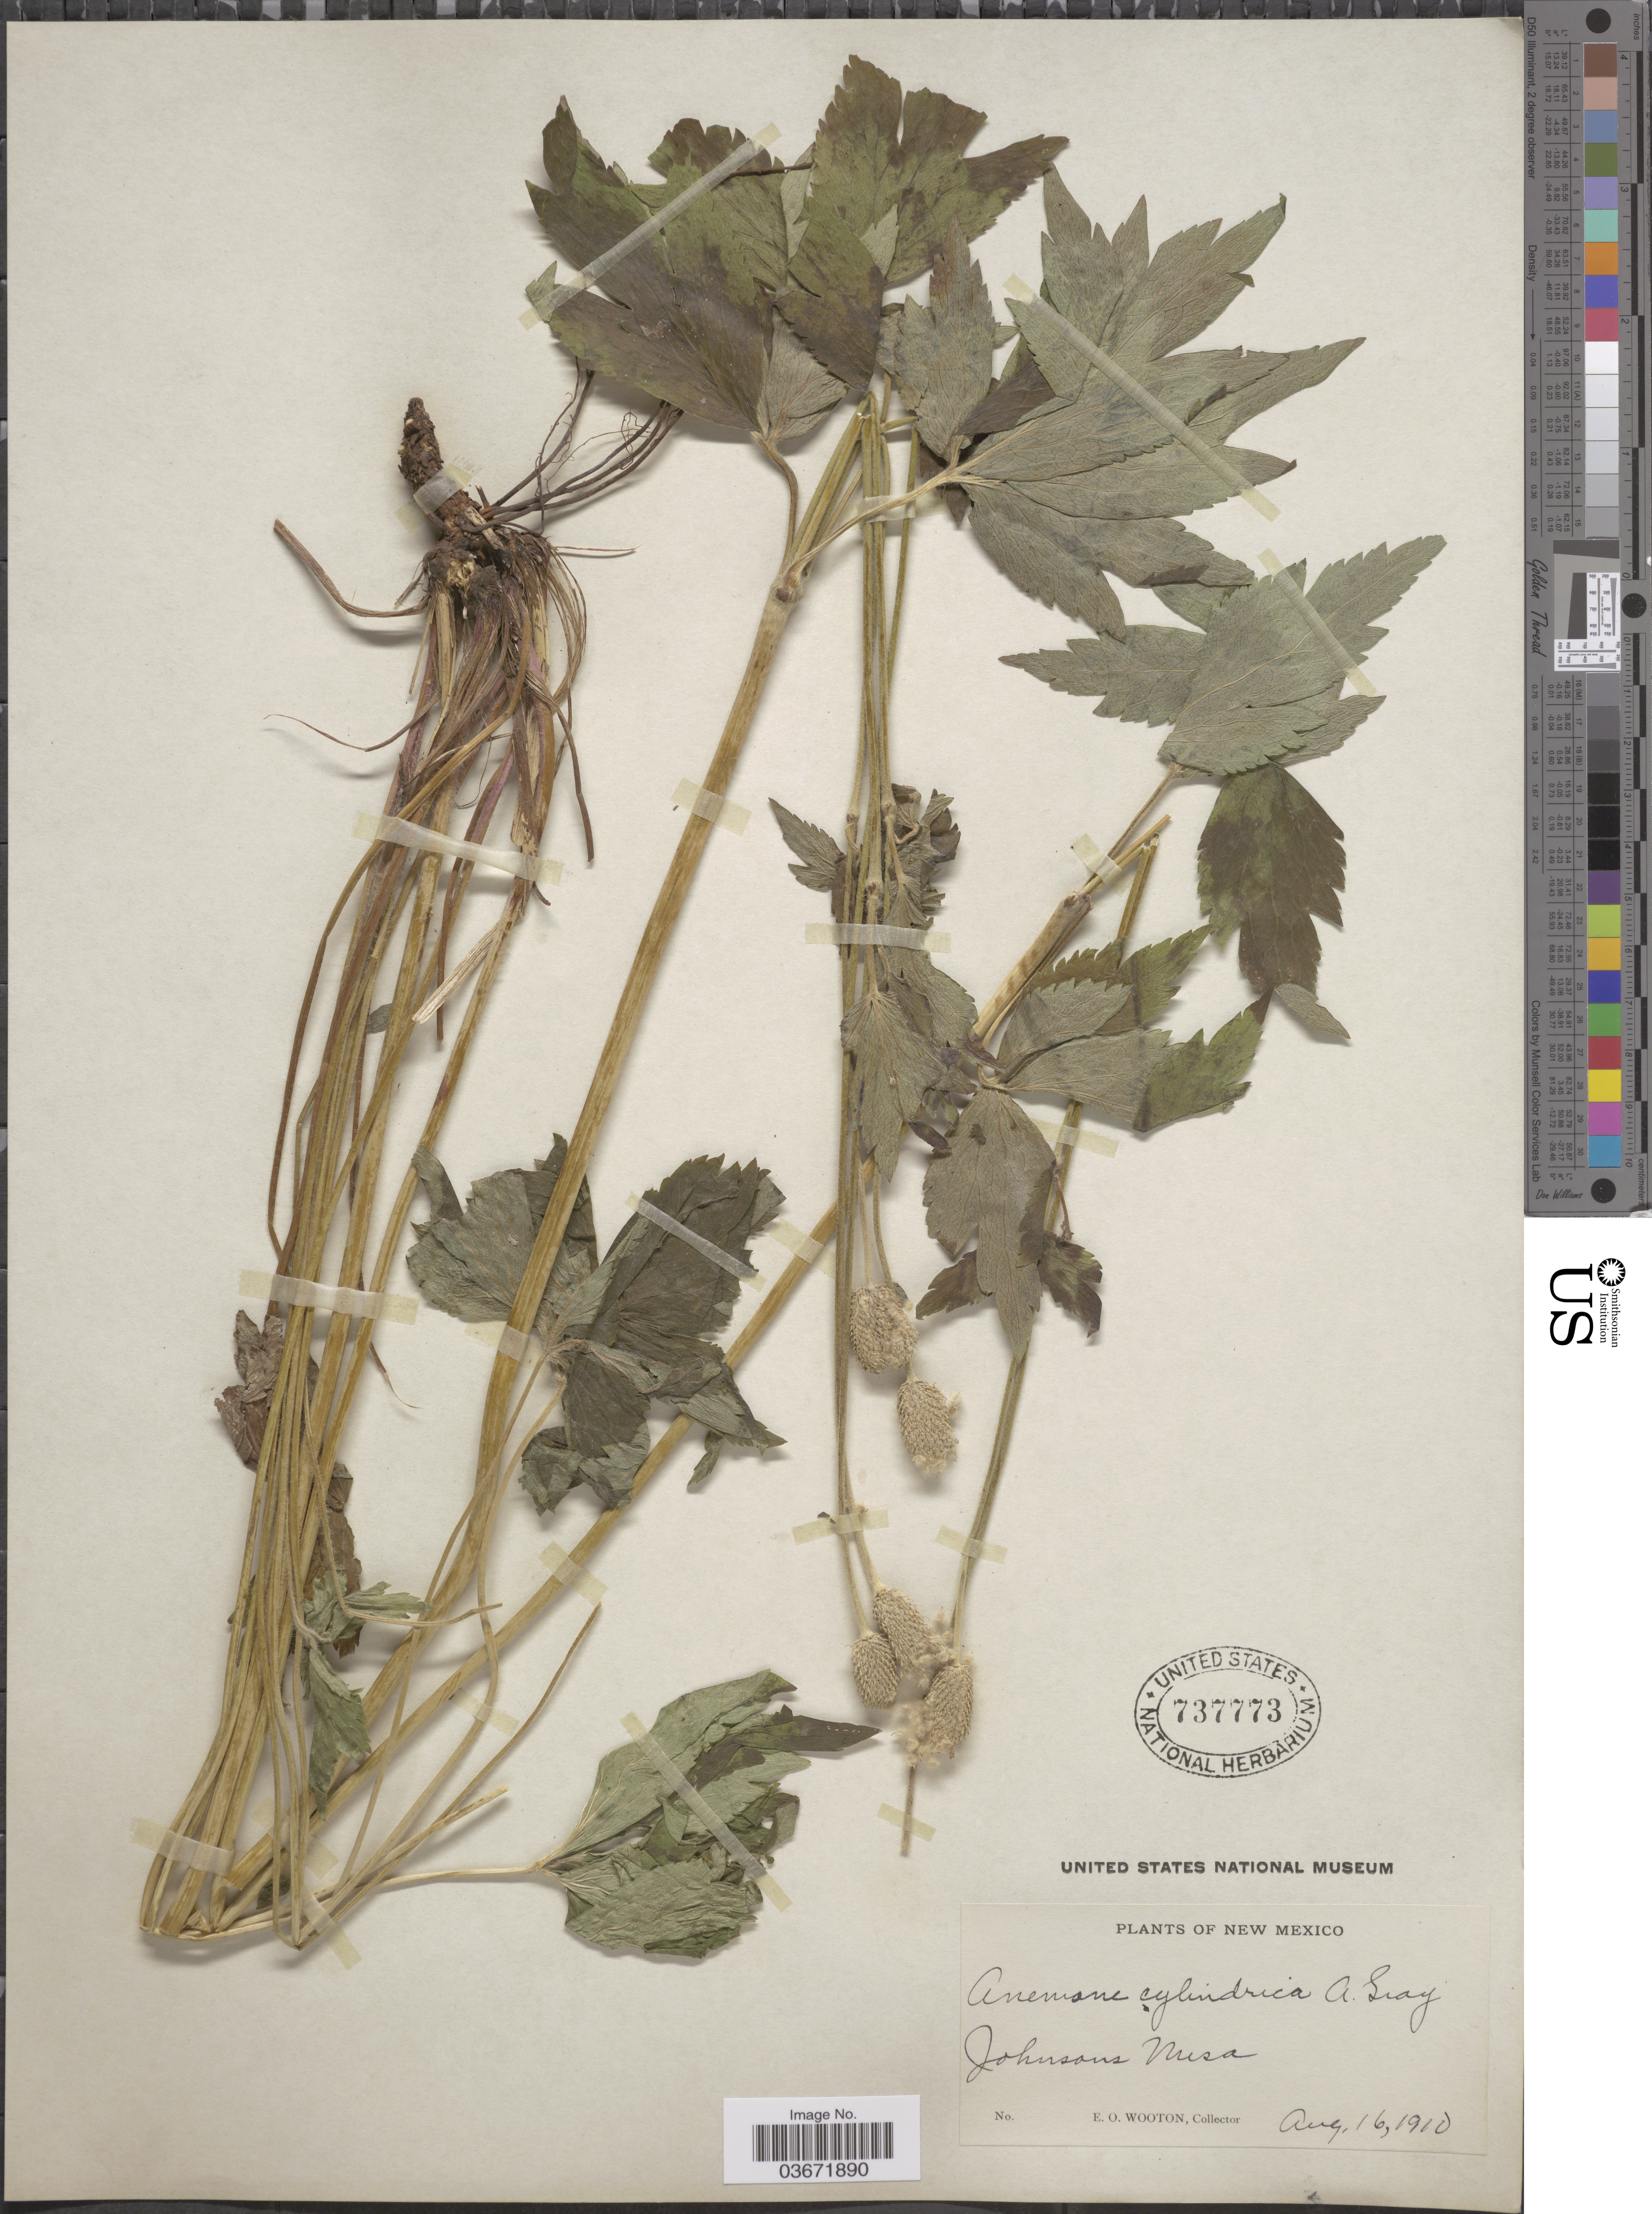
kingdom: Plantae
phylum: Tracheophyta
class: Magnoliopsida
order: Ranunculales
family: Ranunculaceae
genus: Anemone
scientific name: Anemone cylindrica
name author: A. Gray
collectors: E. O. Wooton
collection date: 1910-08-16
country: United States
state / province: New Mexico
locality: Johnsons Mesa.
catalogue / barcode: US 737773